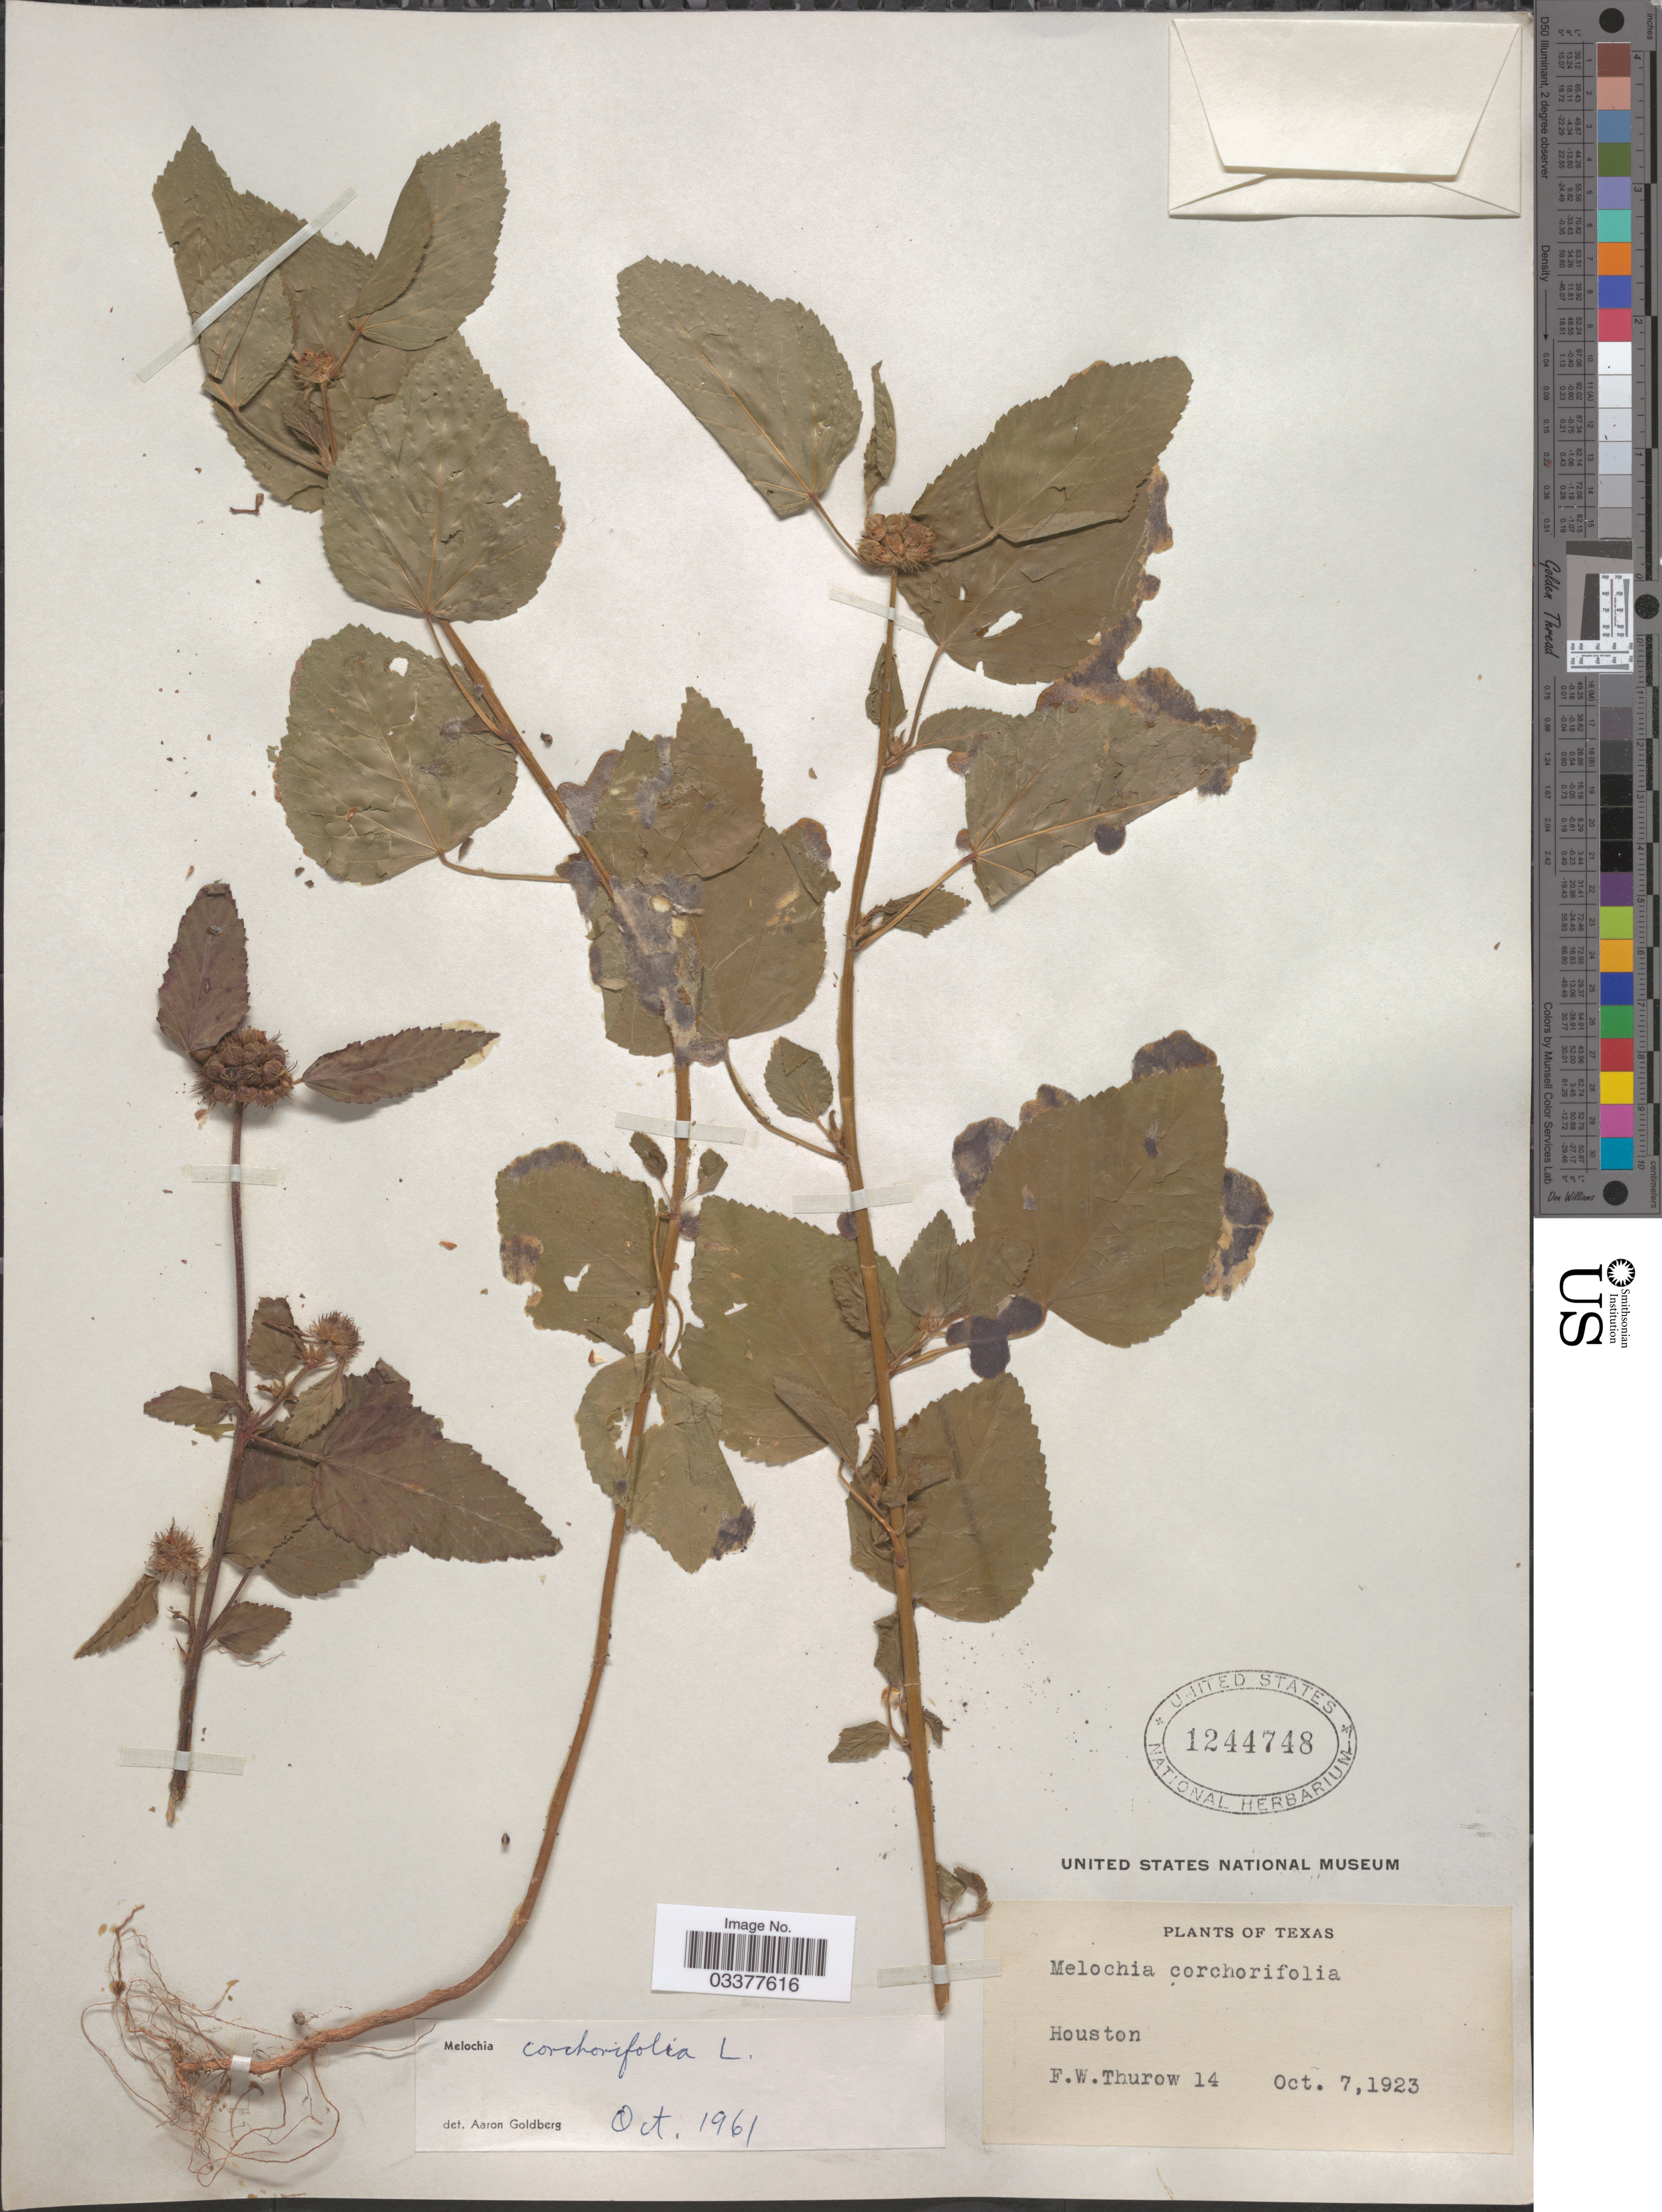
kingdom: Plantae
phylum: Tracheophyta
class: Magnoliopsida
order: Malvales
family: Malvaceae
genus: Melochia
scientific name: Melochia corchorifolia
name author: L.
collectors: F. W. Thurow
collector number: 14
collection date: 1923-10-07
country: United States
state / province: Texas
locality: Houston.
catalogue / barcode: US 1244748